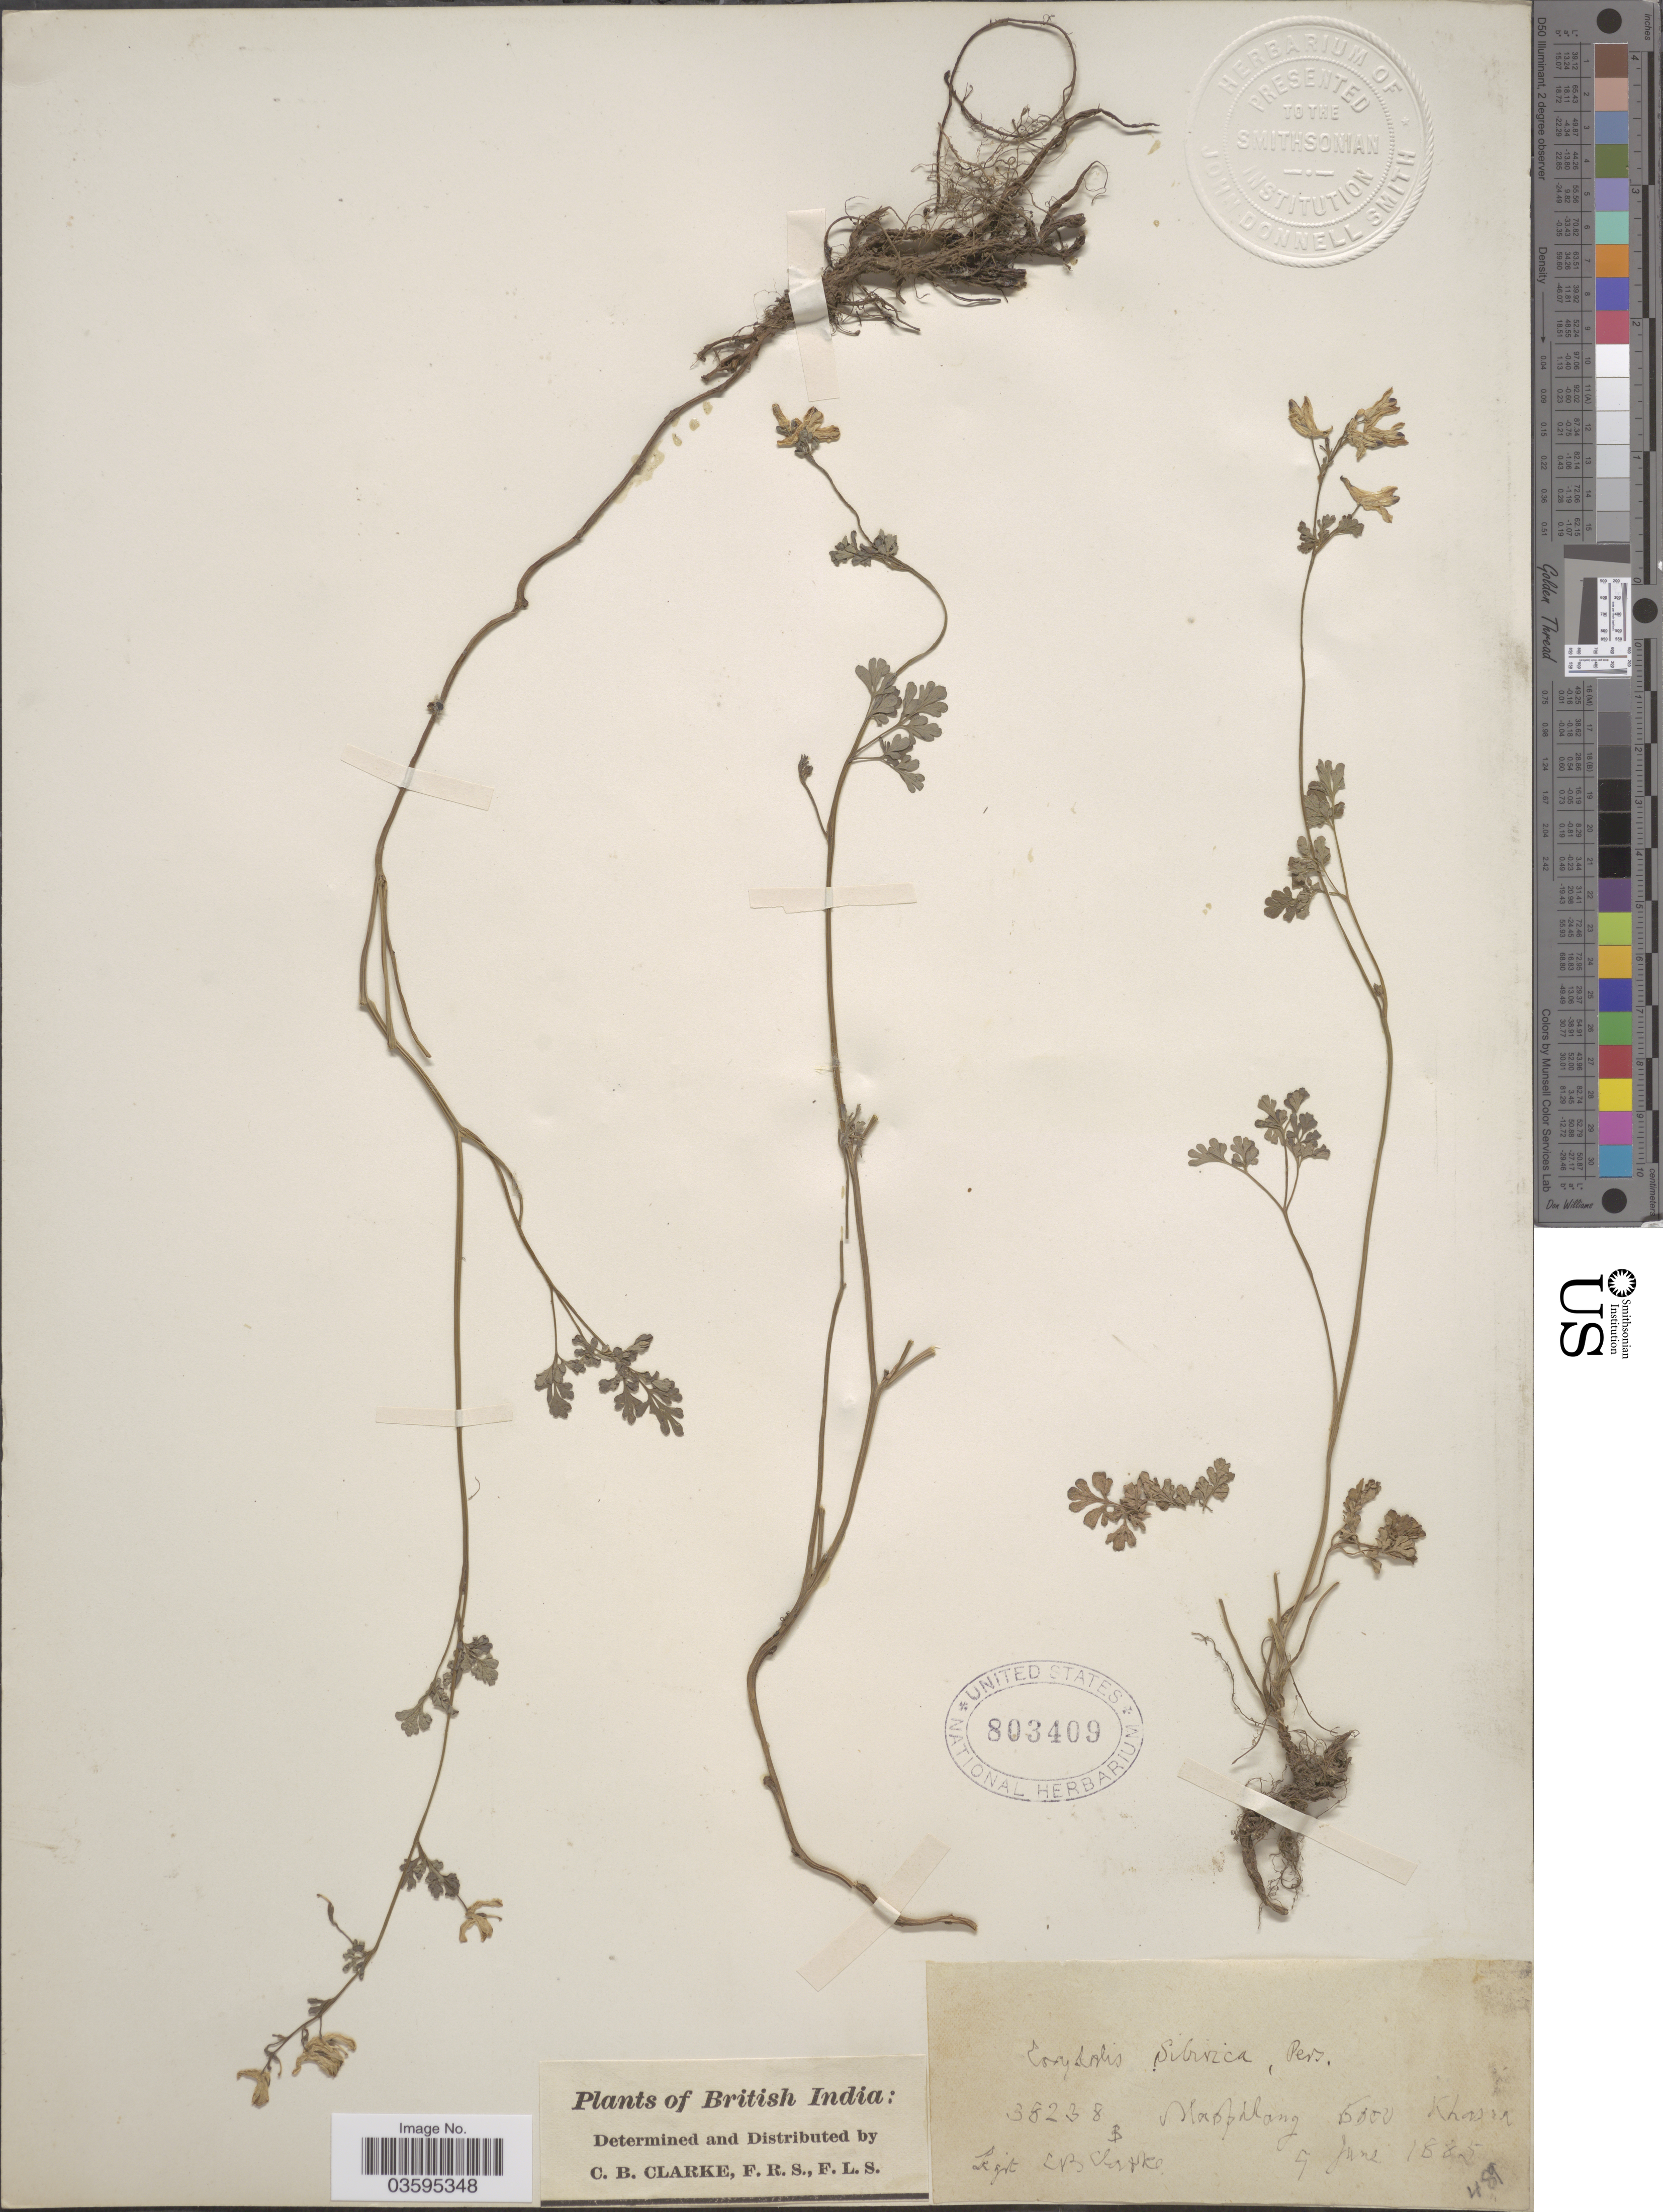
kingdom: Plantae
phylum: Tracheophyta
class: Magnoliopsida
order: Ranunculales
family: Papaveraceae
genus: Corydalis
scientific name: Corydalis sibirica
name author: (L. f.) Pers.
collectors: C. B. Clarke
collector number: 38238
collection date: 1885-06-09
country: India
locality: Maophlang. Khasia. British India.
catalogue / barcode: US 803409